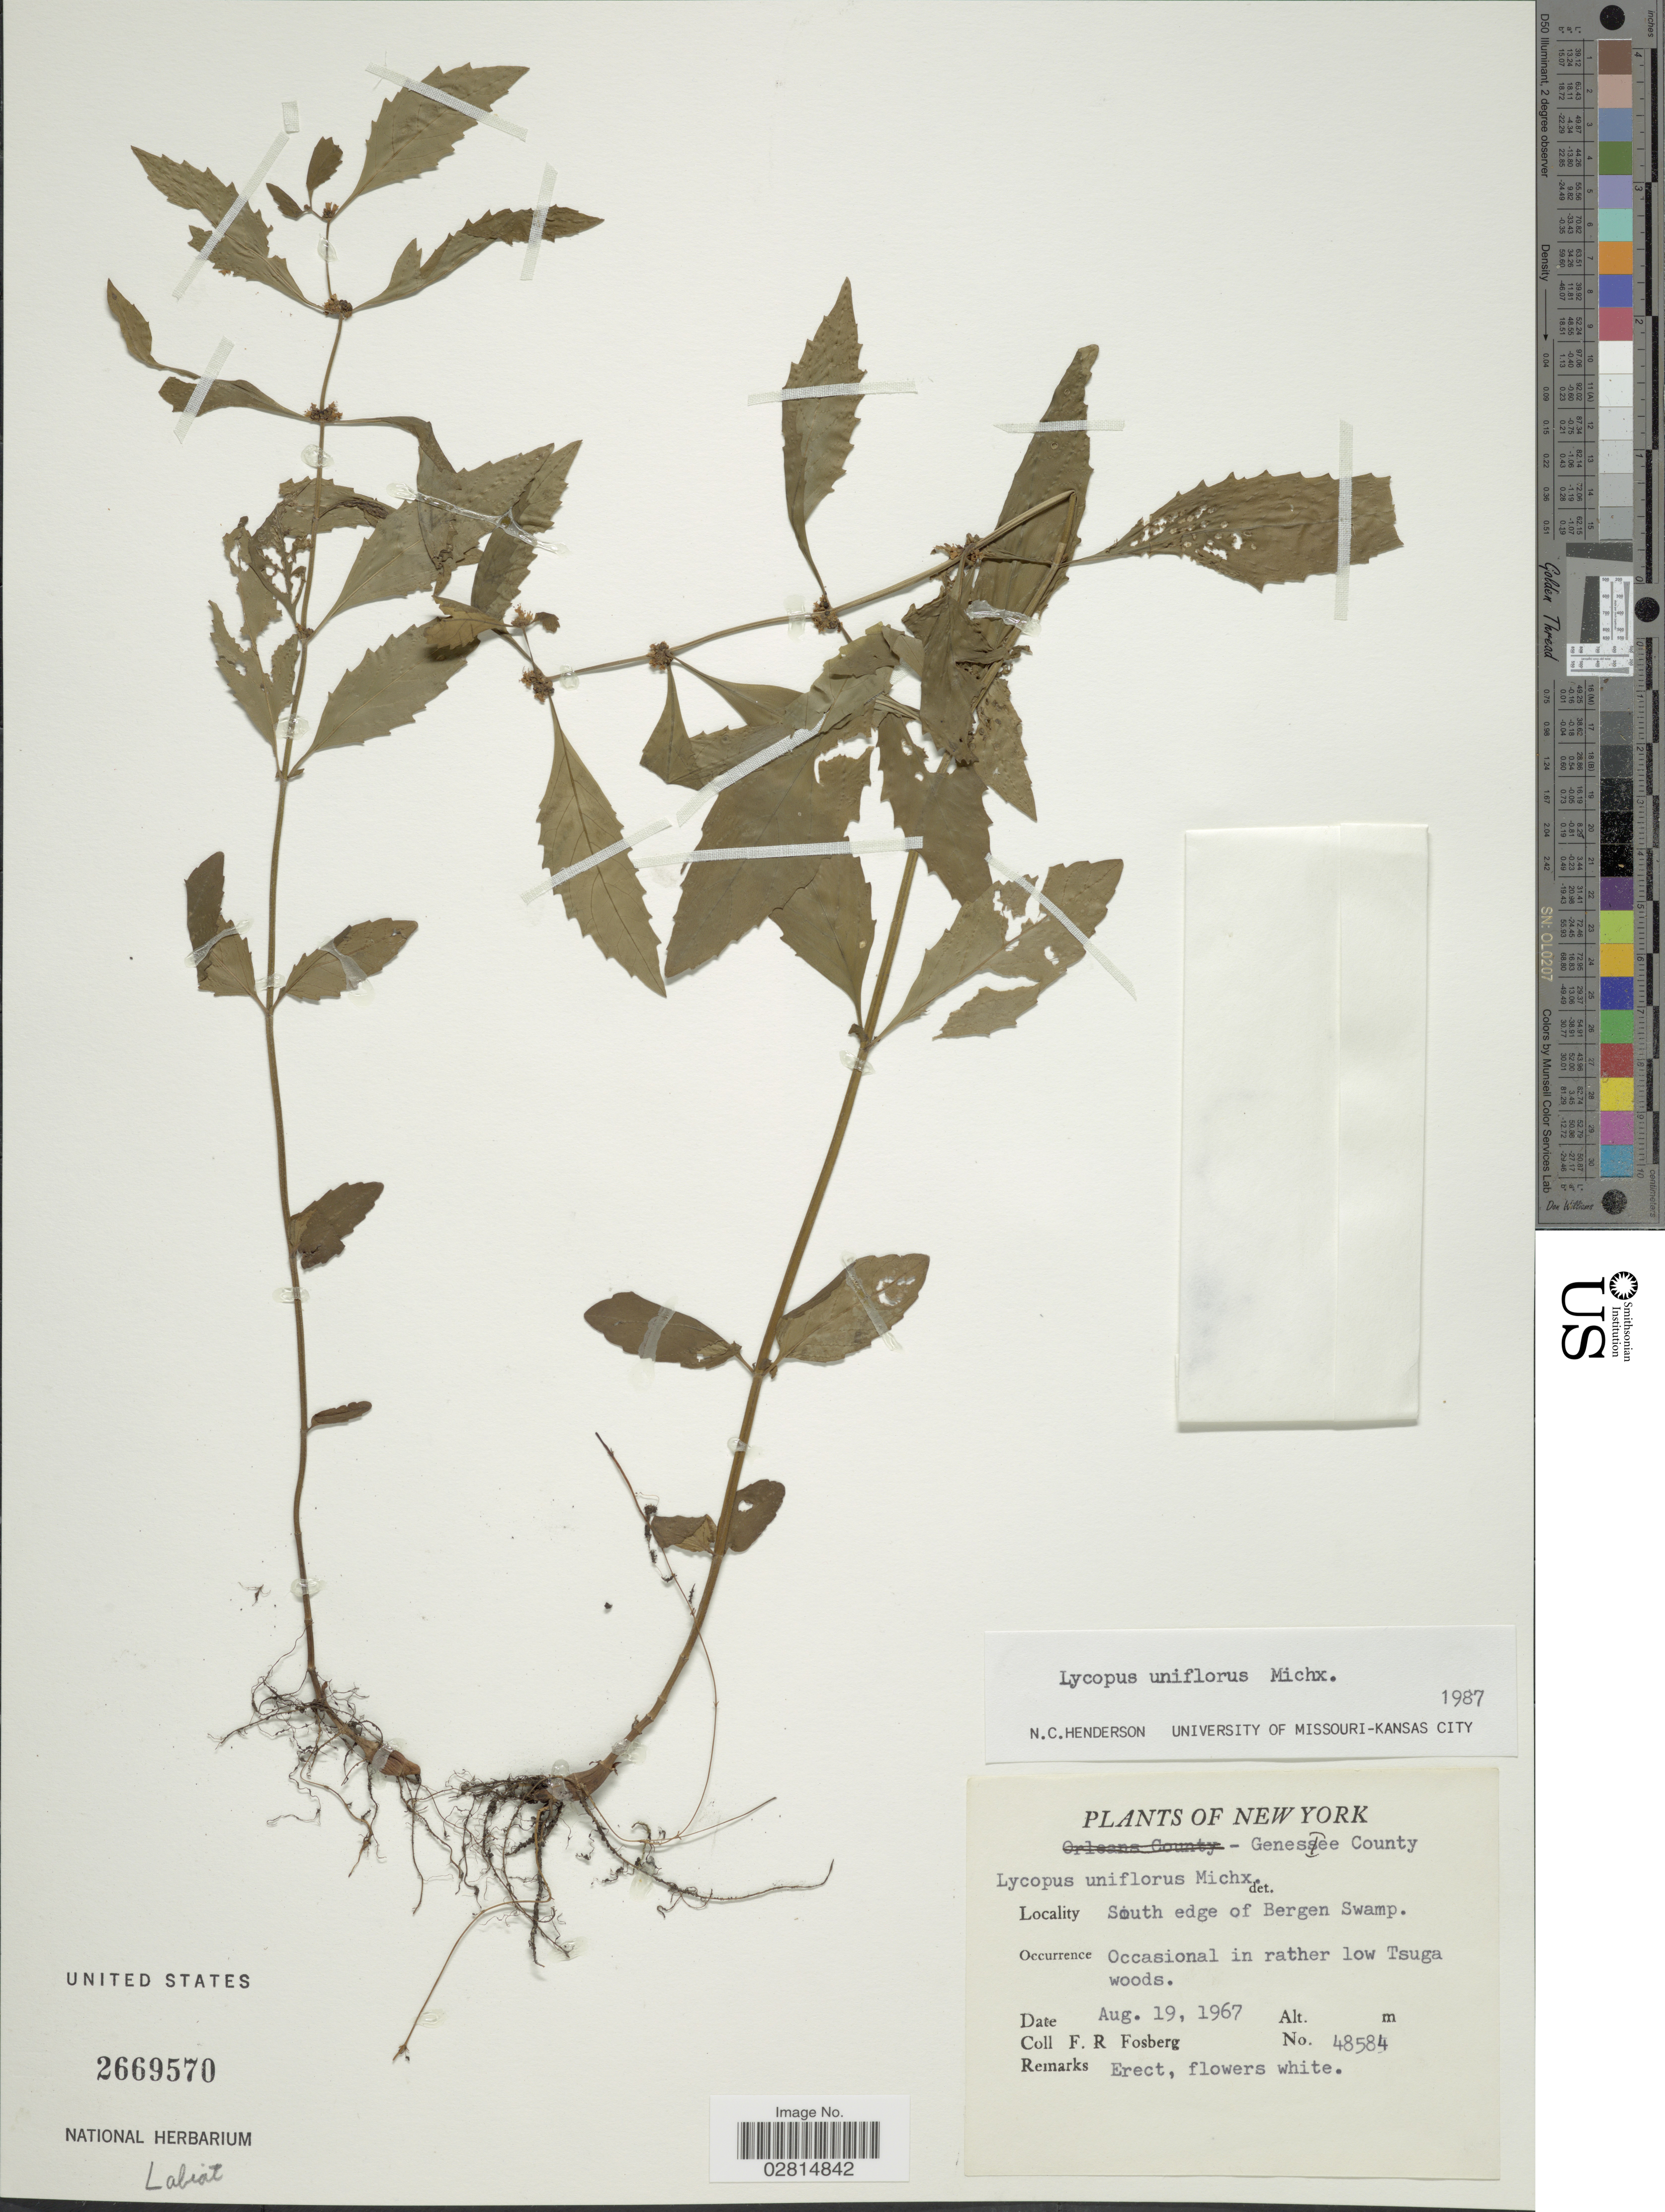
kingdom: Plantae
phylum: Tracheophyta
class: Magnoliopsida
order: Lamiales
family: Lamiaceae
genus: Lycopus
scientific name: Lycopus uniflorus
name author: Michx.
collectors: F. R. Fosberg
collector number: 48584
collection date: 1967-08-19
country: United States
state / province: New York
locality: Genesee County, South edge of Bergen Swamp, low Tsuga woods.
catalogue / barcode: US 2669570